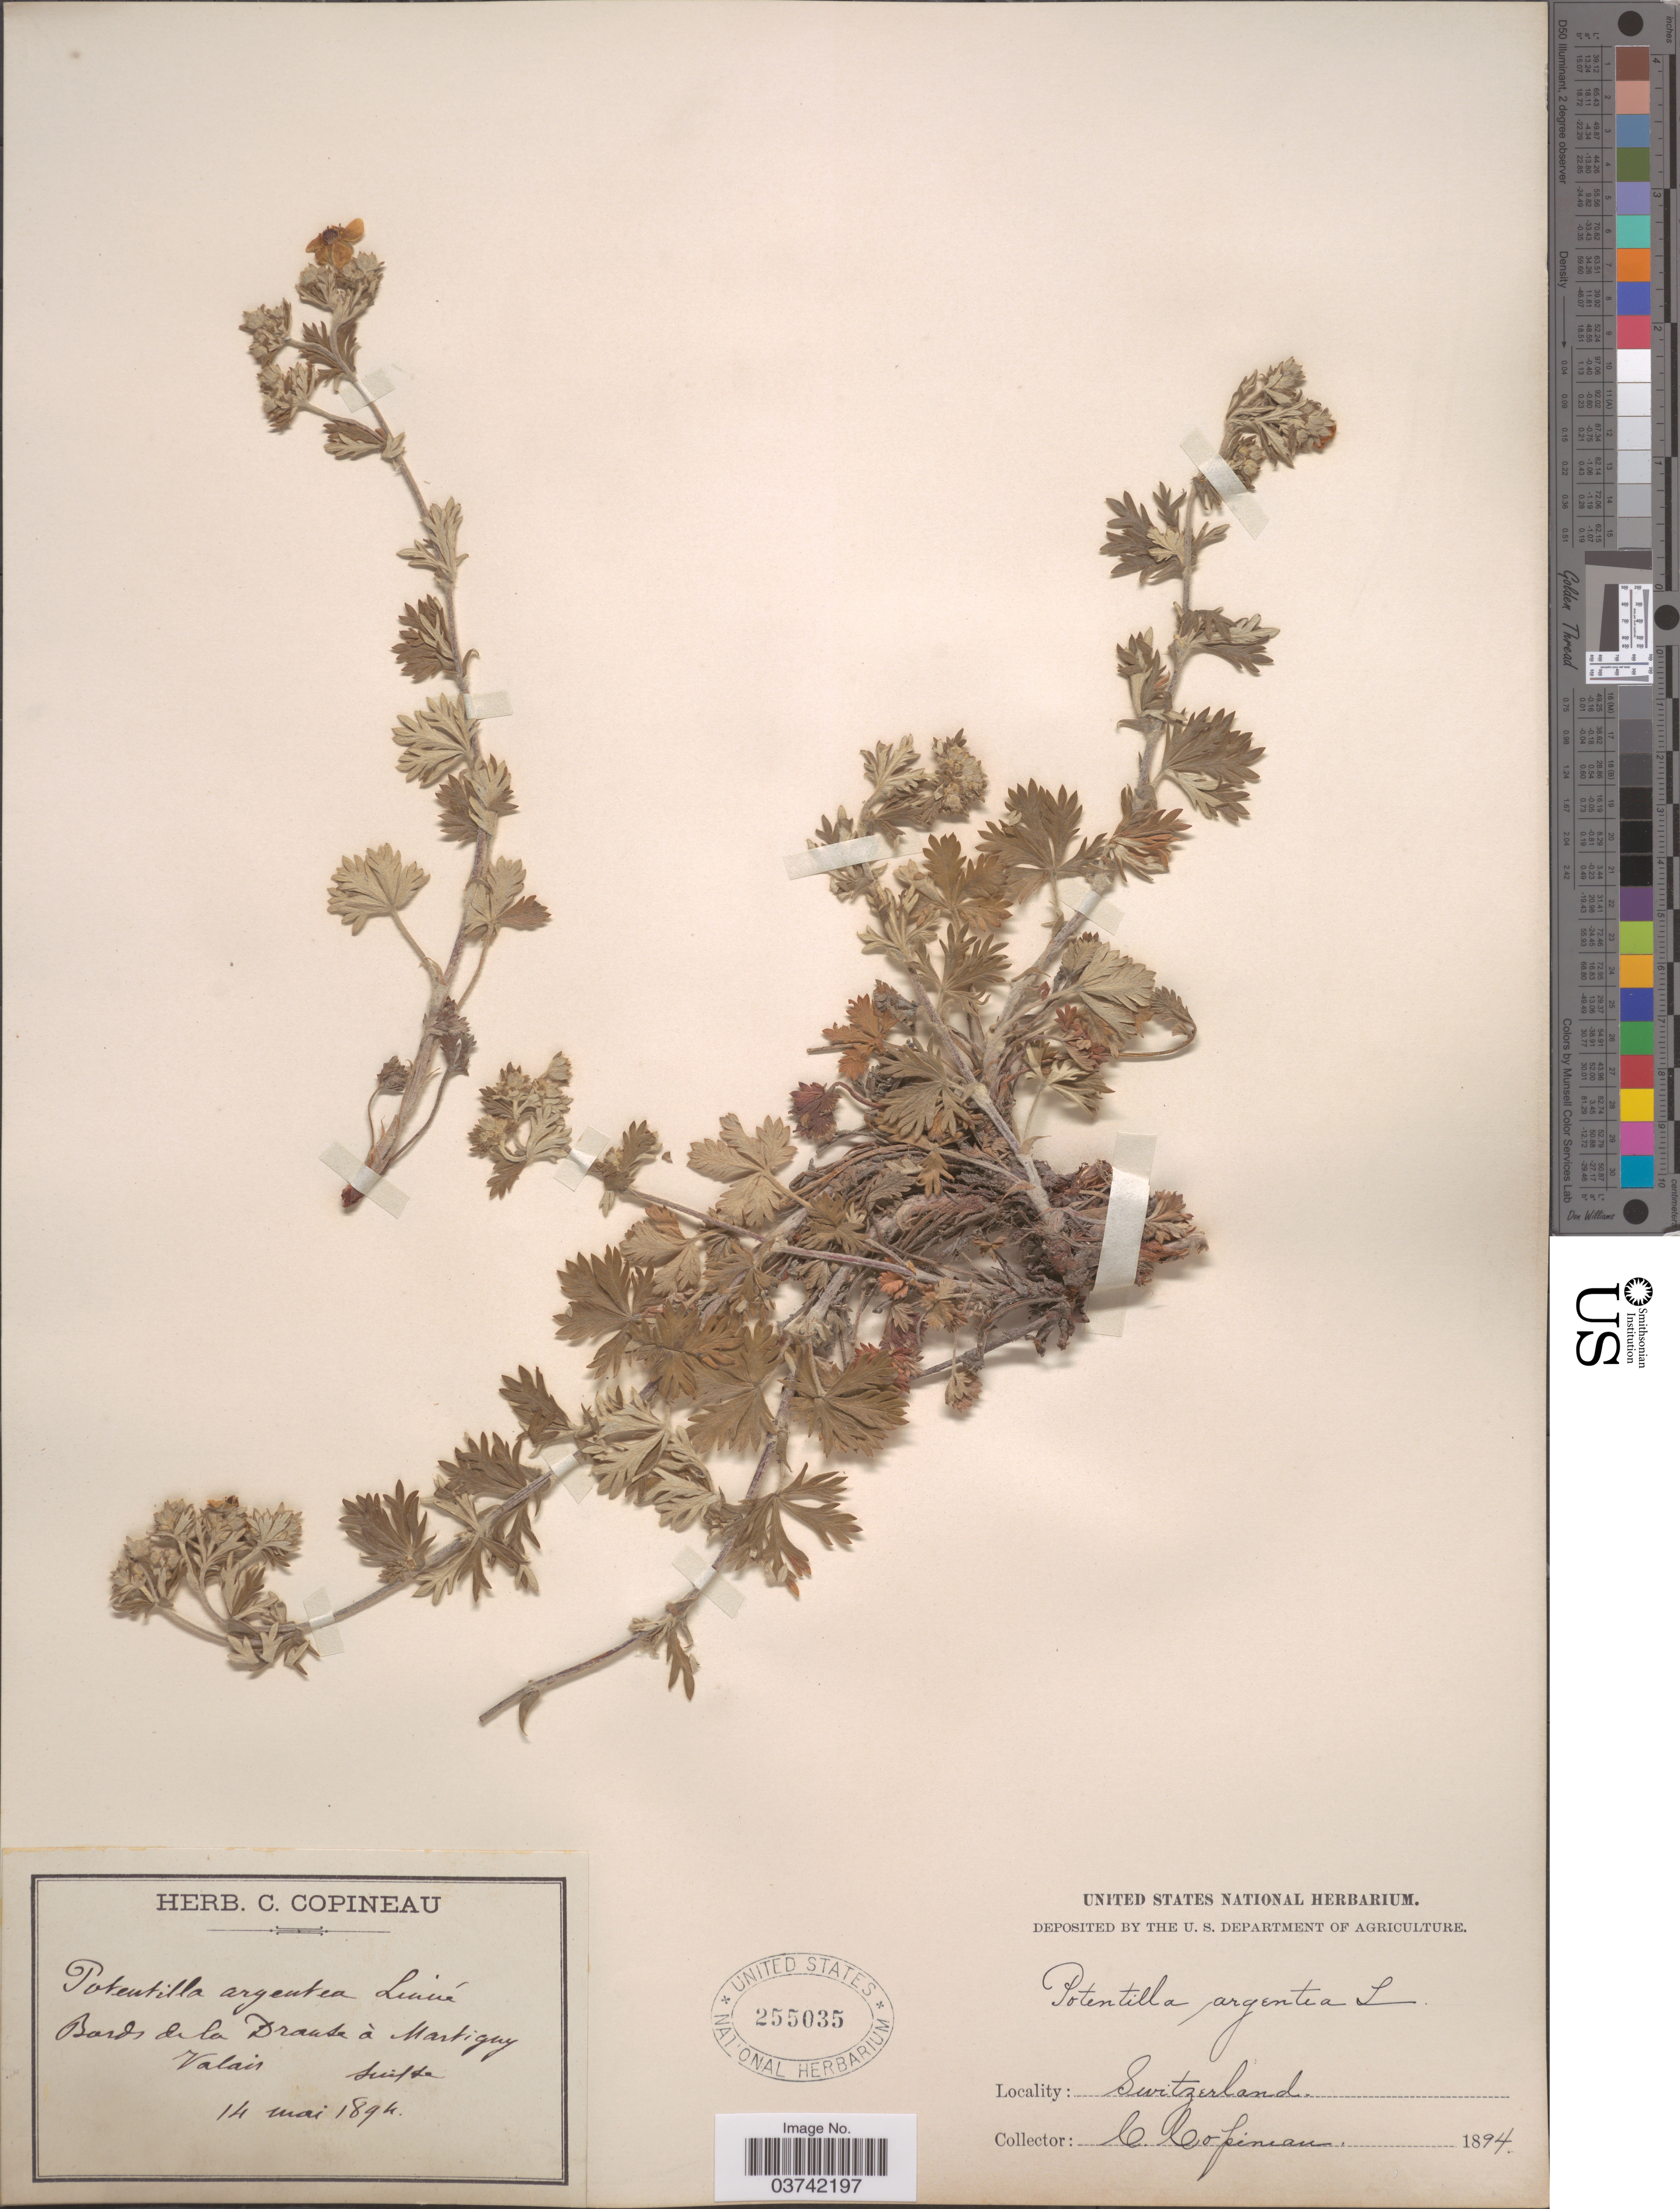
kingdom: Plantae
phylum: Tracheophyta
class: Magnoliopsida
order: Rosales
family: Rosaceae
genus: Potentilla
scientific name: Potentilla argentea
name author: L.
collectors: C. Copineau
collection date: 1894-05-14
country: Switzerland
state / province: Valais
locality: Bords de la Dranse à Martigny. Suisse.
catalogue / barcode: US 255035